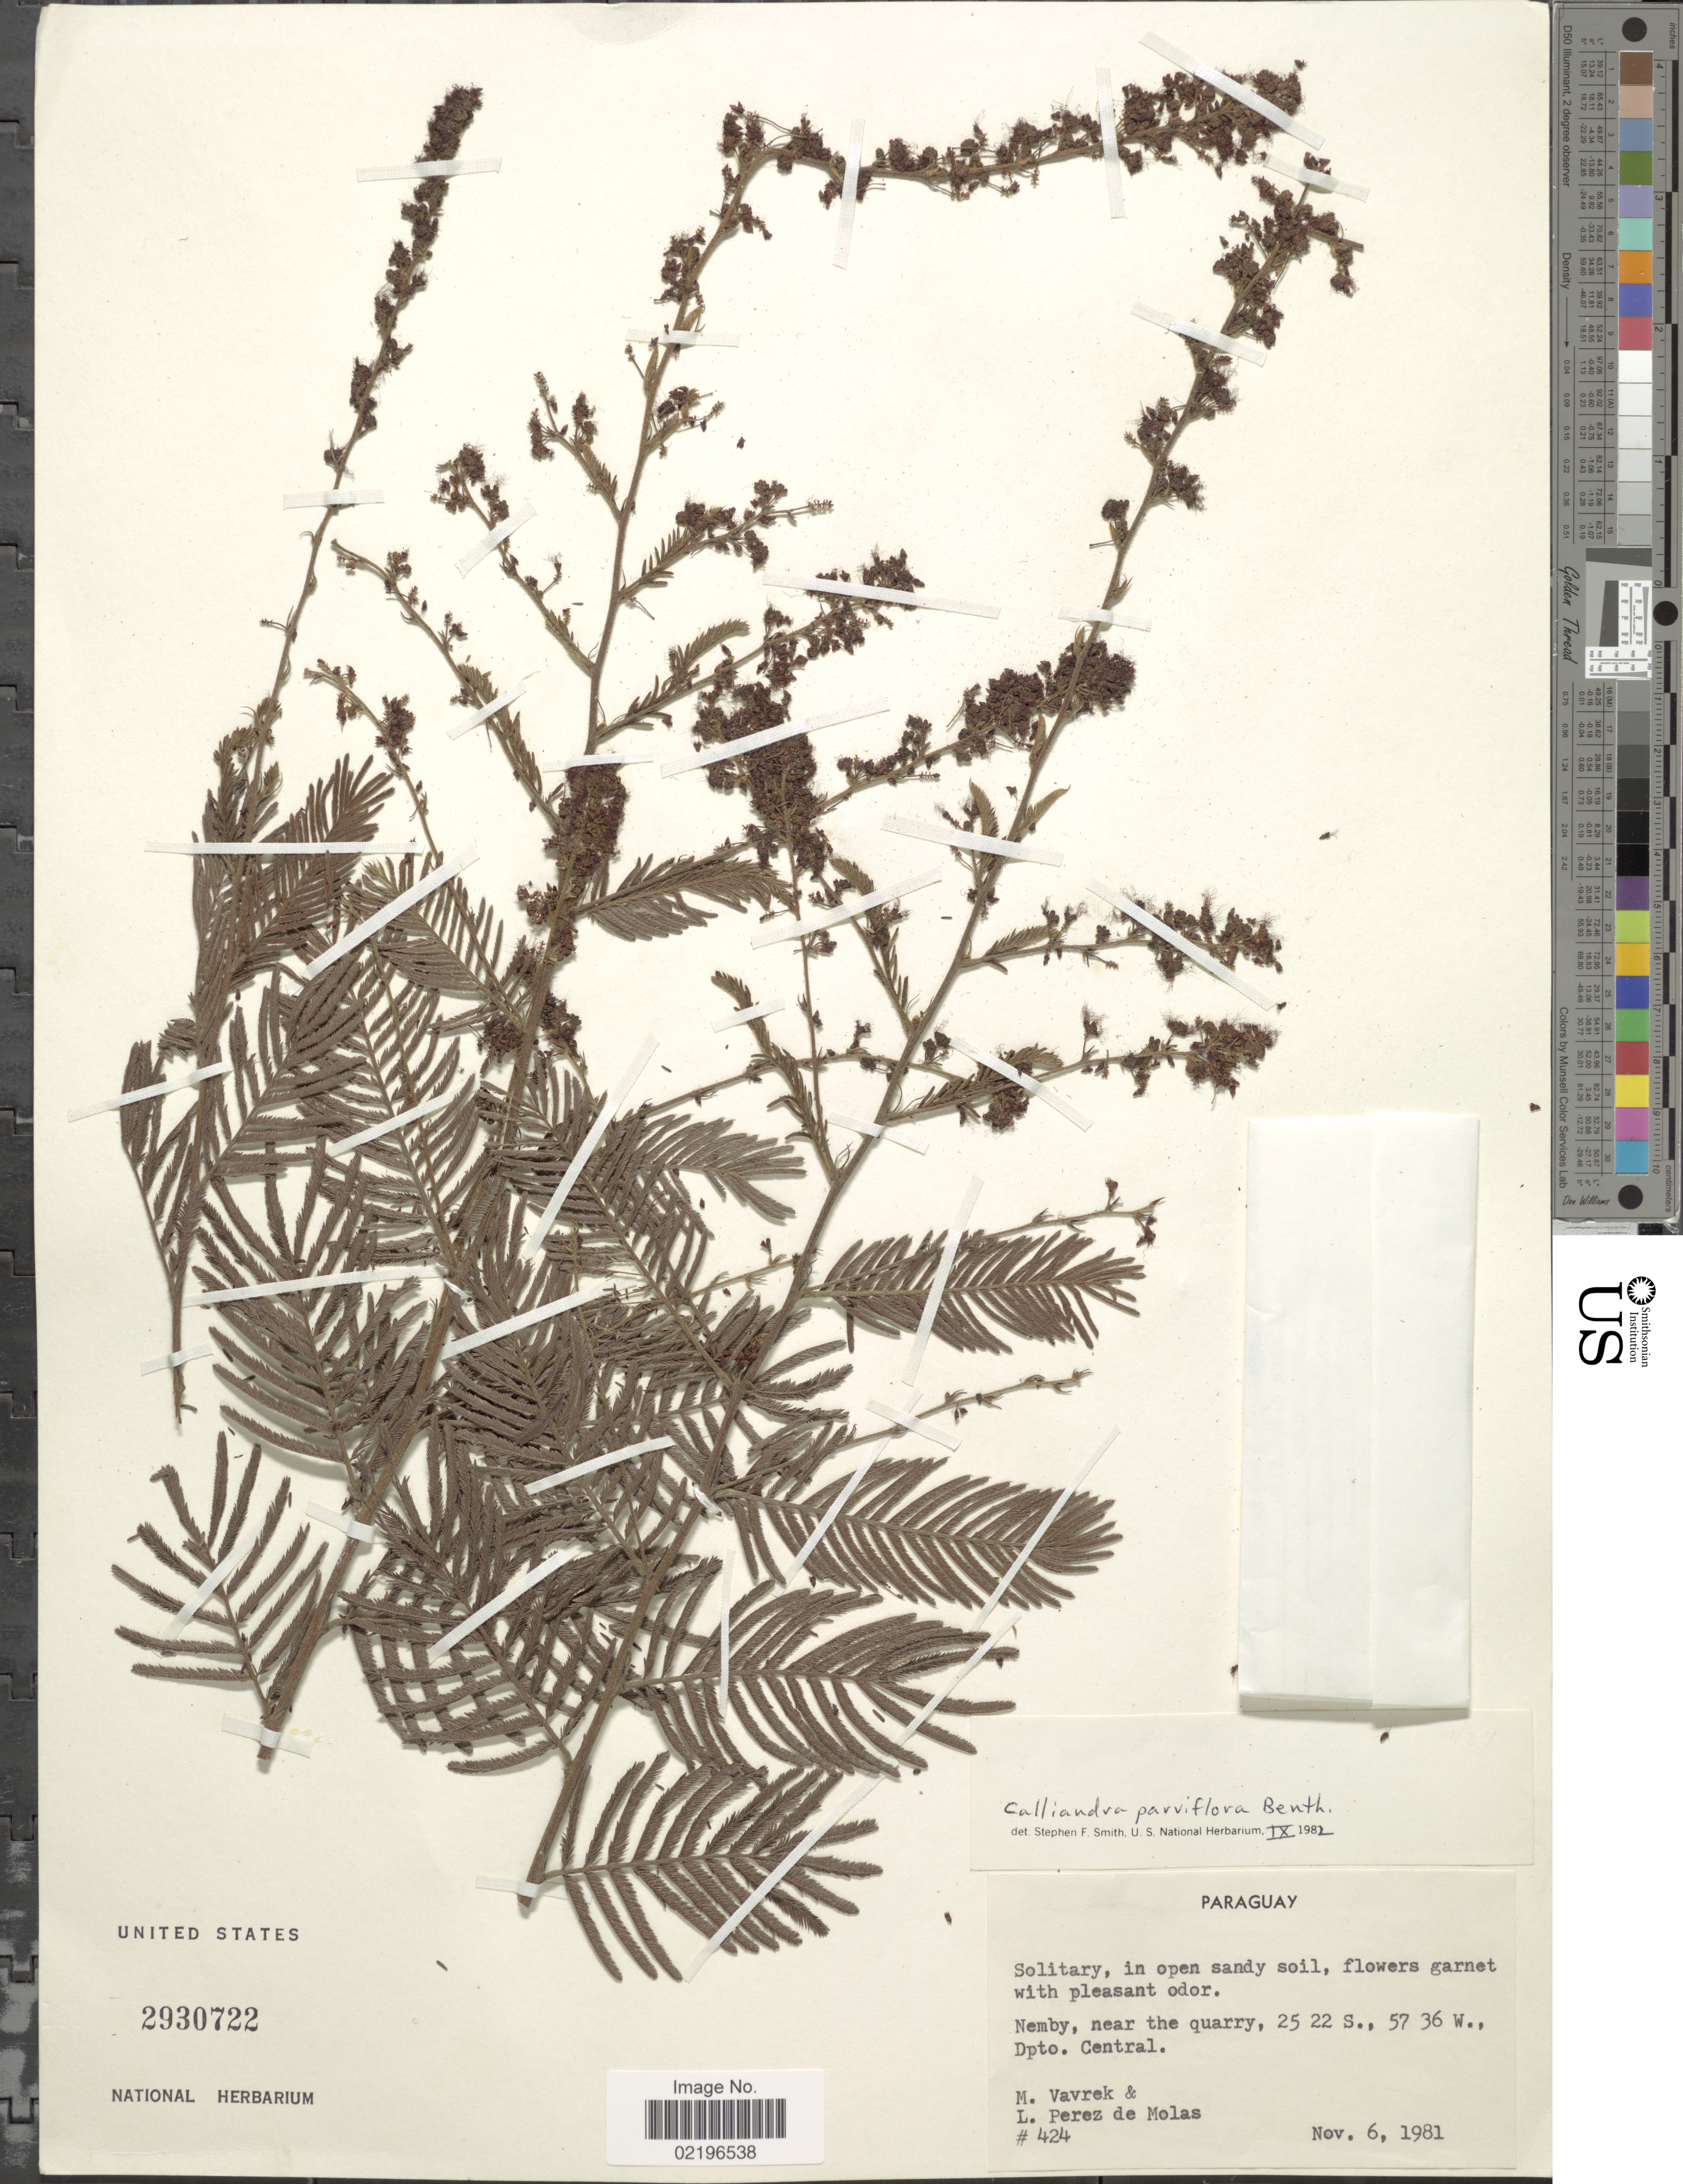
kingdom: Plantae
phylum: Tracheophyta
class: Magnoliopsida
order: Fabales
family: Fabaceae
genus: Calliandra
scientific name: Calliandra parviflora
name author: Benth.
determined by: Smith, Stephen F., (US), NMNH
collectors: M. Vavrek & L. Perez de Molas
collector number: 424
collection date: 1981-11-06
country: Paraguay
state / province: Central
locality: Nemby, near the quarry. Dpto. Central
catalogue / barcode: US 2930722